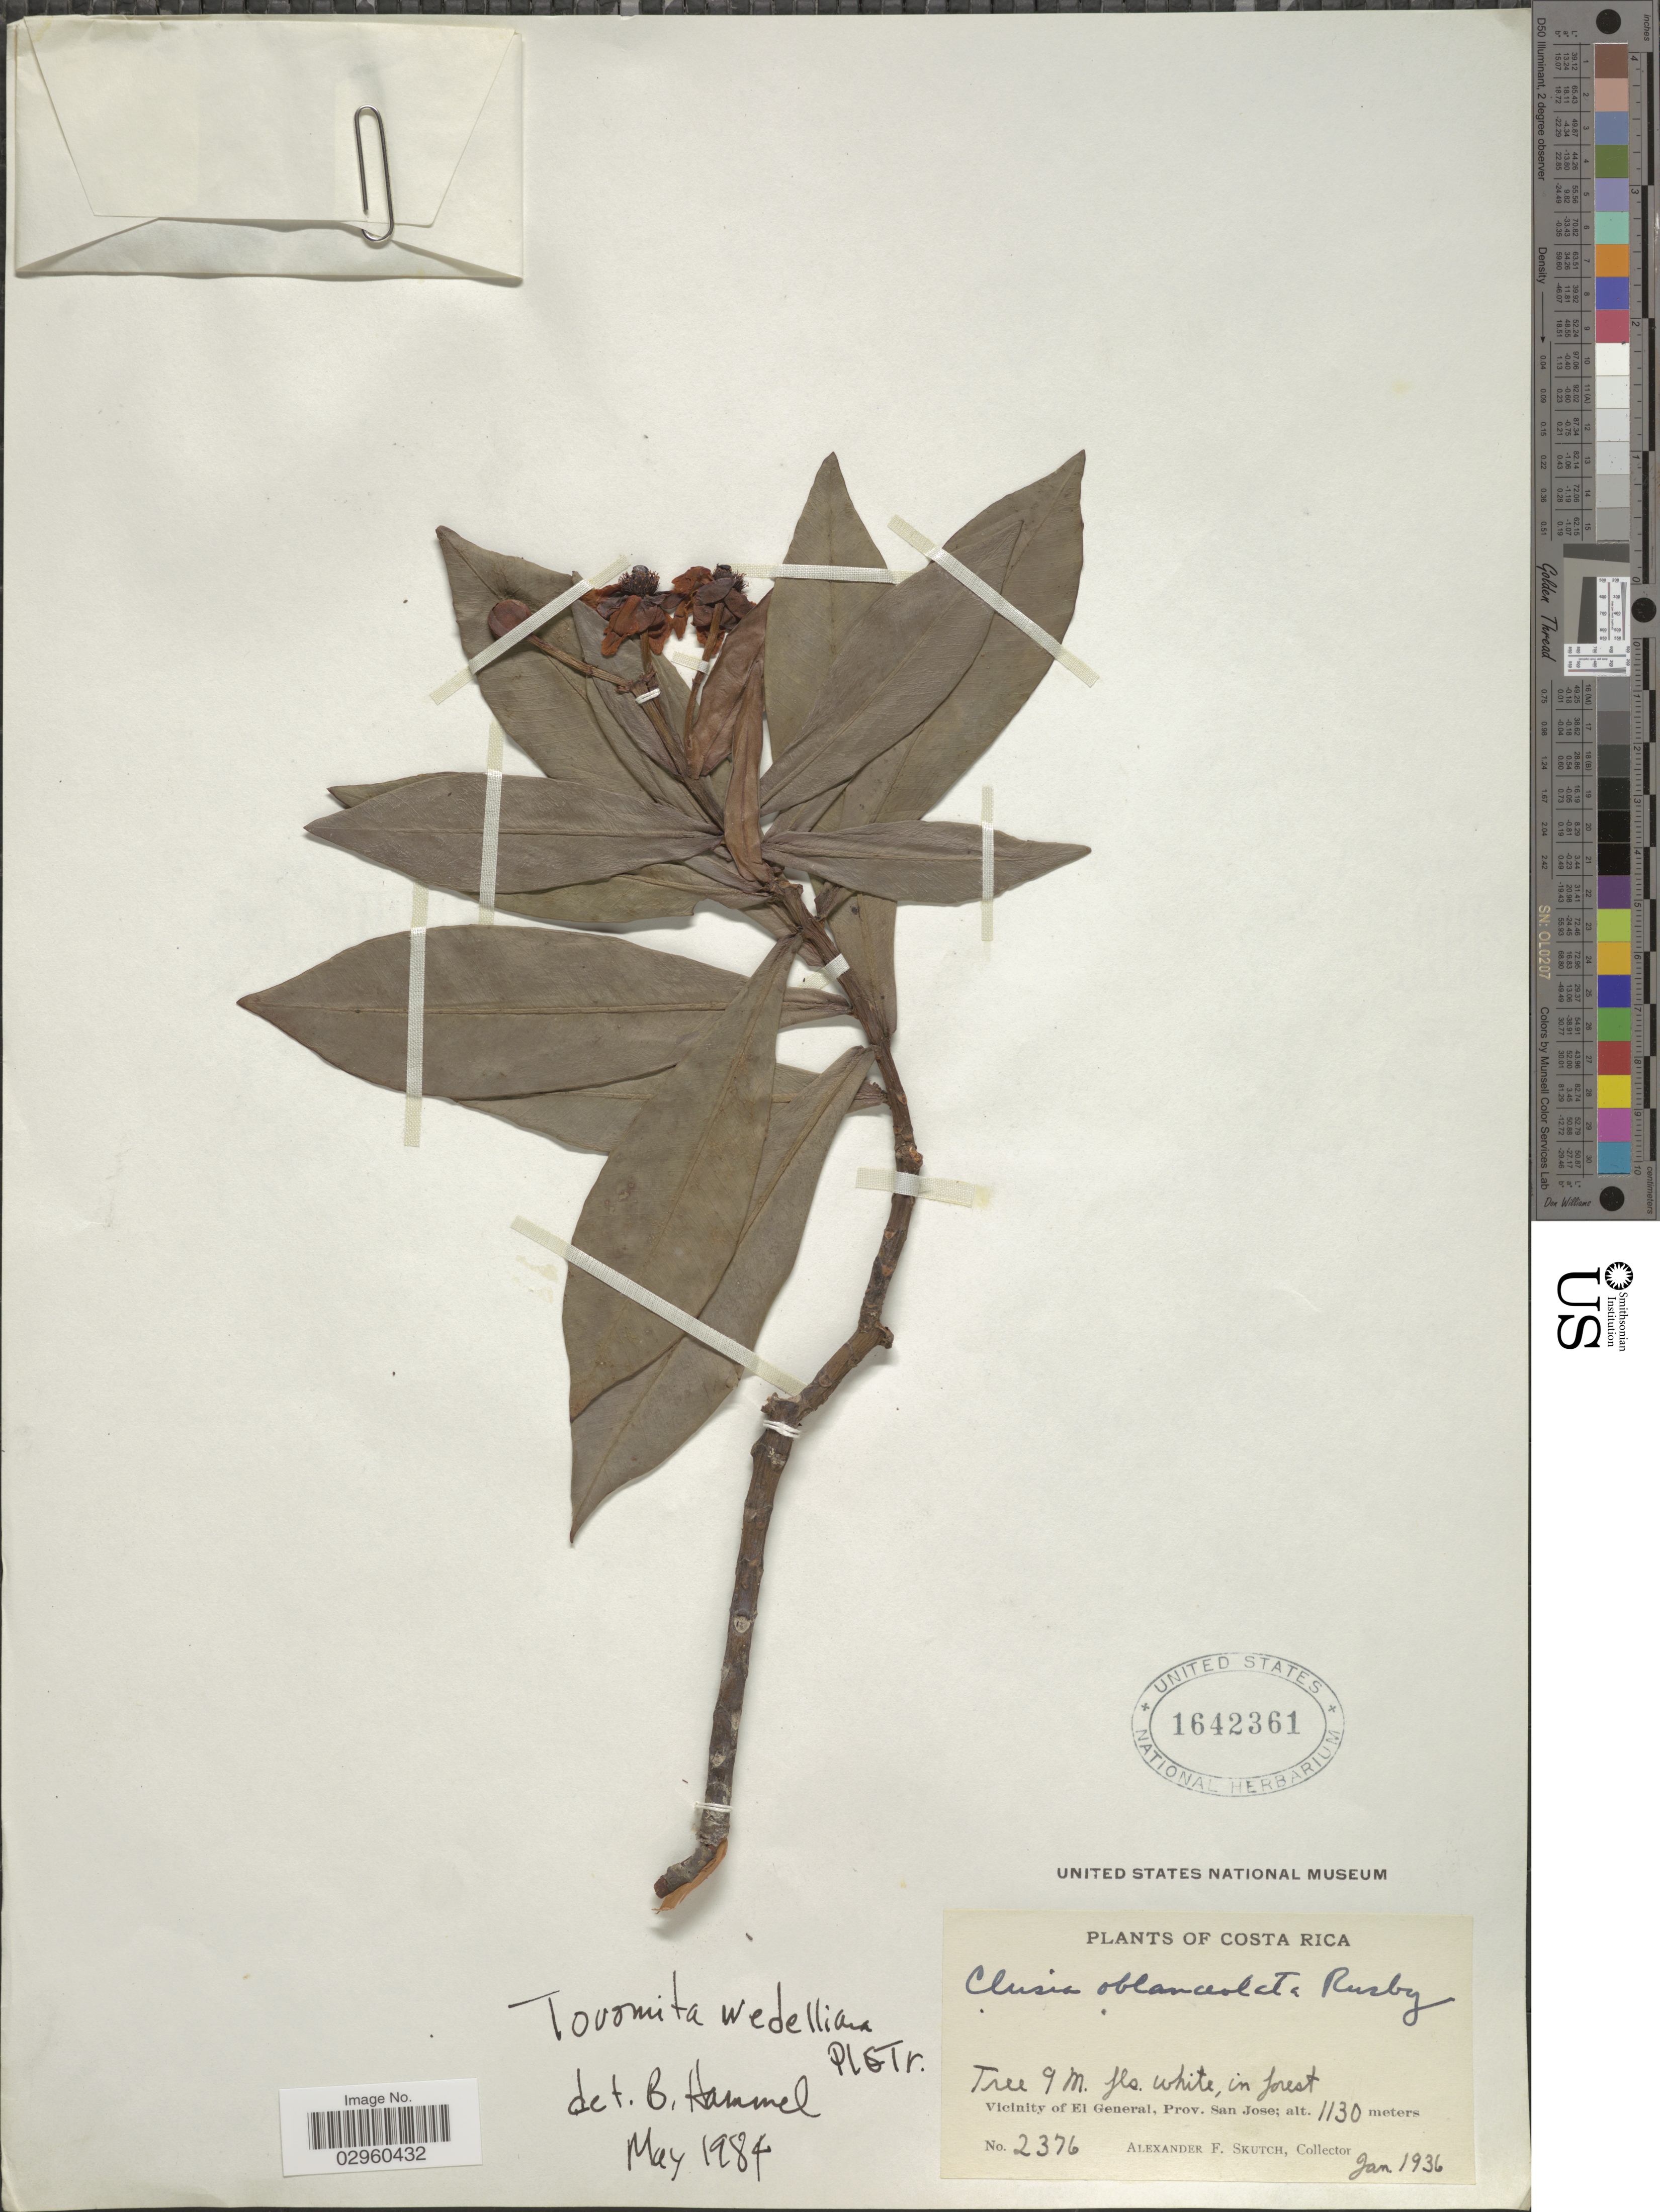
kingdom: Plantae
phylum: Tracheophyta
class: Magnoliopsida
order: Malpighiales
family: Clusiaceae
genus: Arawakia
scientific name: Arawakia weddelliana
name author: (Planch. & Triana) L. Marinho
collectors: A. F. Skutch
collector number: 2376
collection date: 1936-01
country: Costa Rica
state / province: San José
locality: Vicinity of El General, Prov. San Jose.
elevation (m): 1130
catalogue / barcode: US 1642361